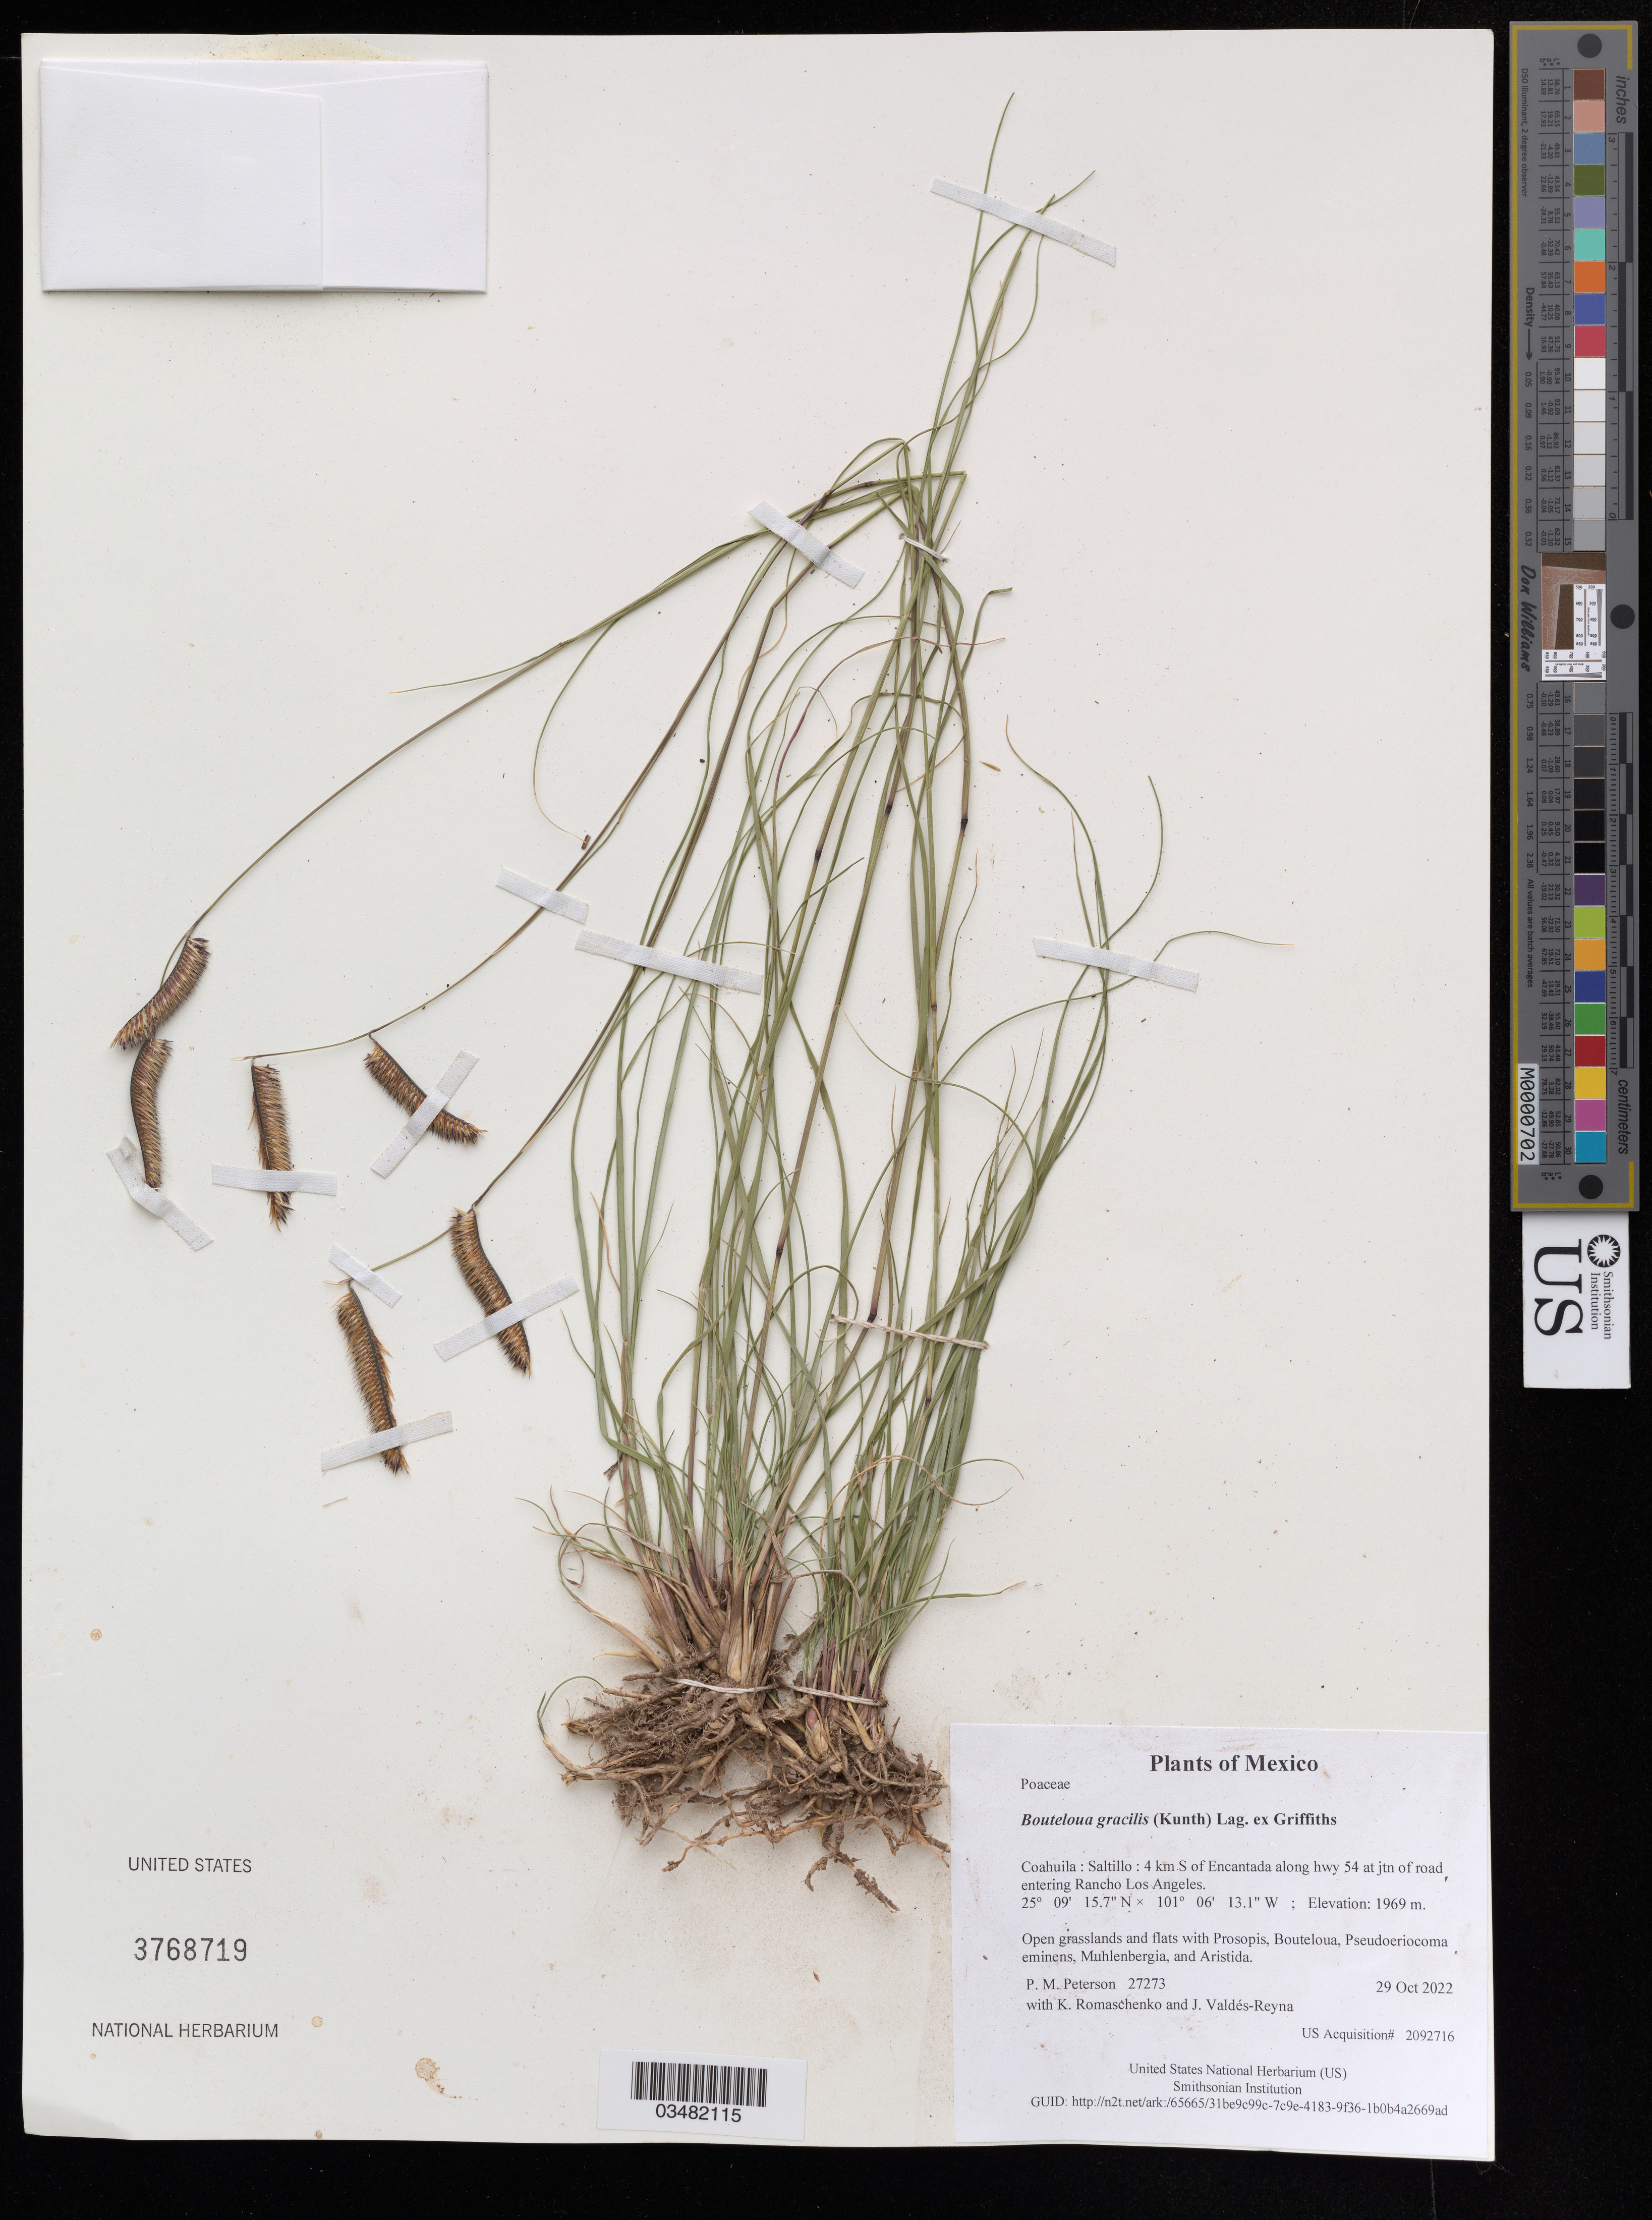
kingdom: Plantae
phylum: Tracheophyta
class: Liliopsida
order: Poales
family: Poaceae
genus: Bouteloua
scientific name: Bouteloua gracilis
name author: (Kunth) Lag. ex Griffiths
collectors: P. M. Peterson, K. Romaschenko & J. Valdés-Reyna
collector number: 27273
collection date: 2022-10-29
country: México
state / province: Coahuila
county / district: Saltillo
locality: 4 km S of Encantada along hwy 54 at jtn of road entering Rancho Los Angeles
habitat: Open grasslands and flats with Prosopis, Bouteloua, Pseudoeriocoma eminens, Muhlenbergia, and Aristida.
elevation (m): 1969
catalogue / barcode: US 3768719